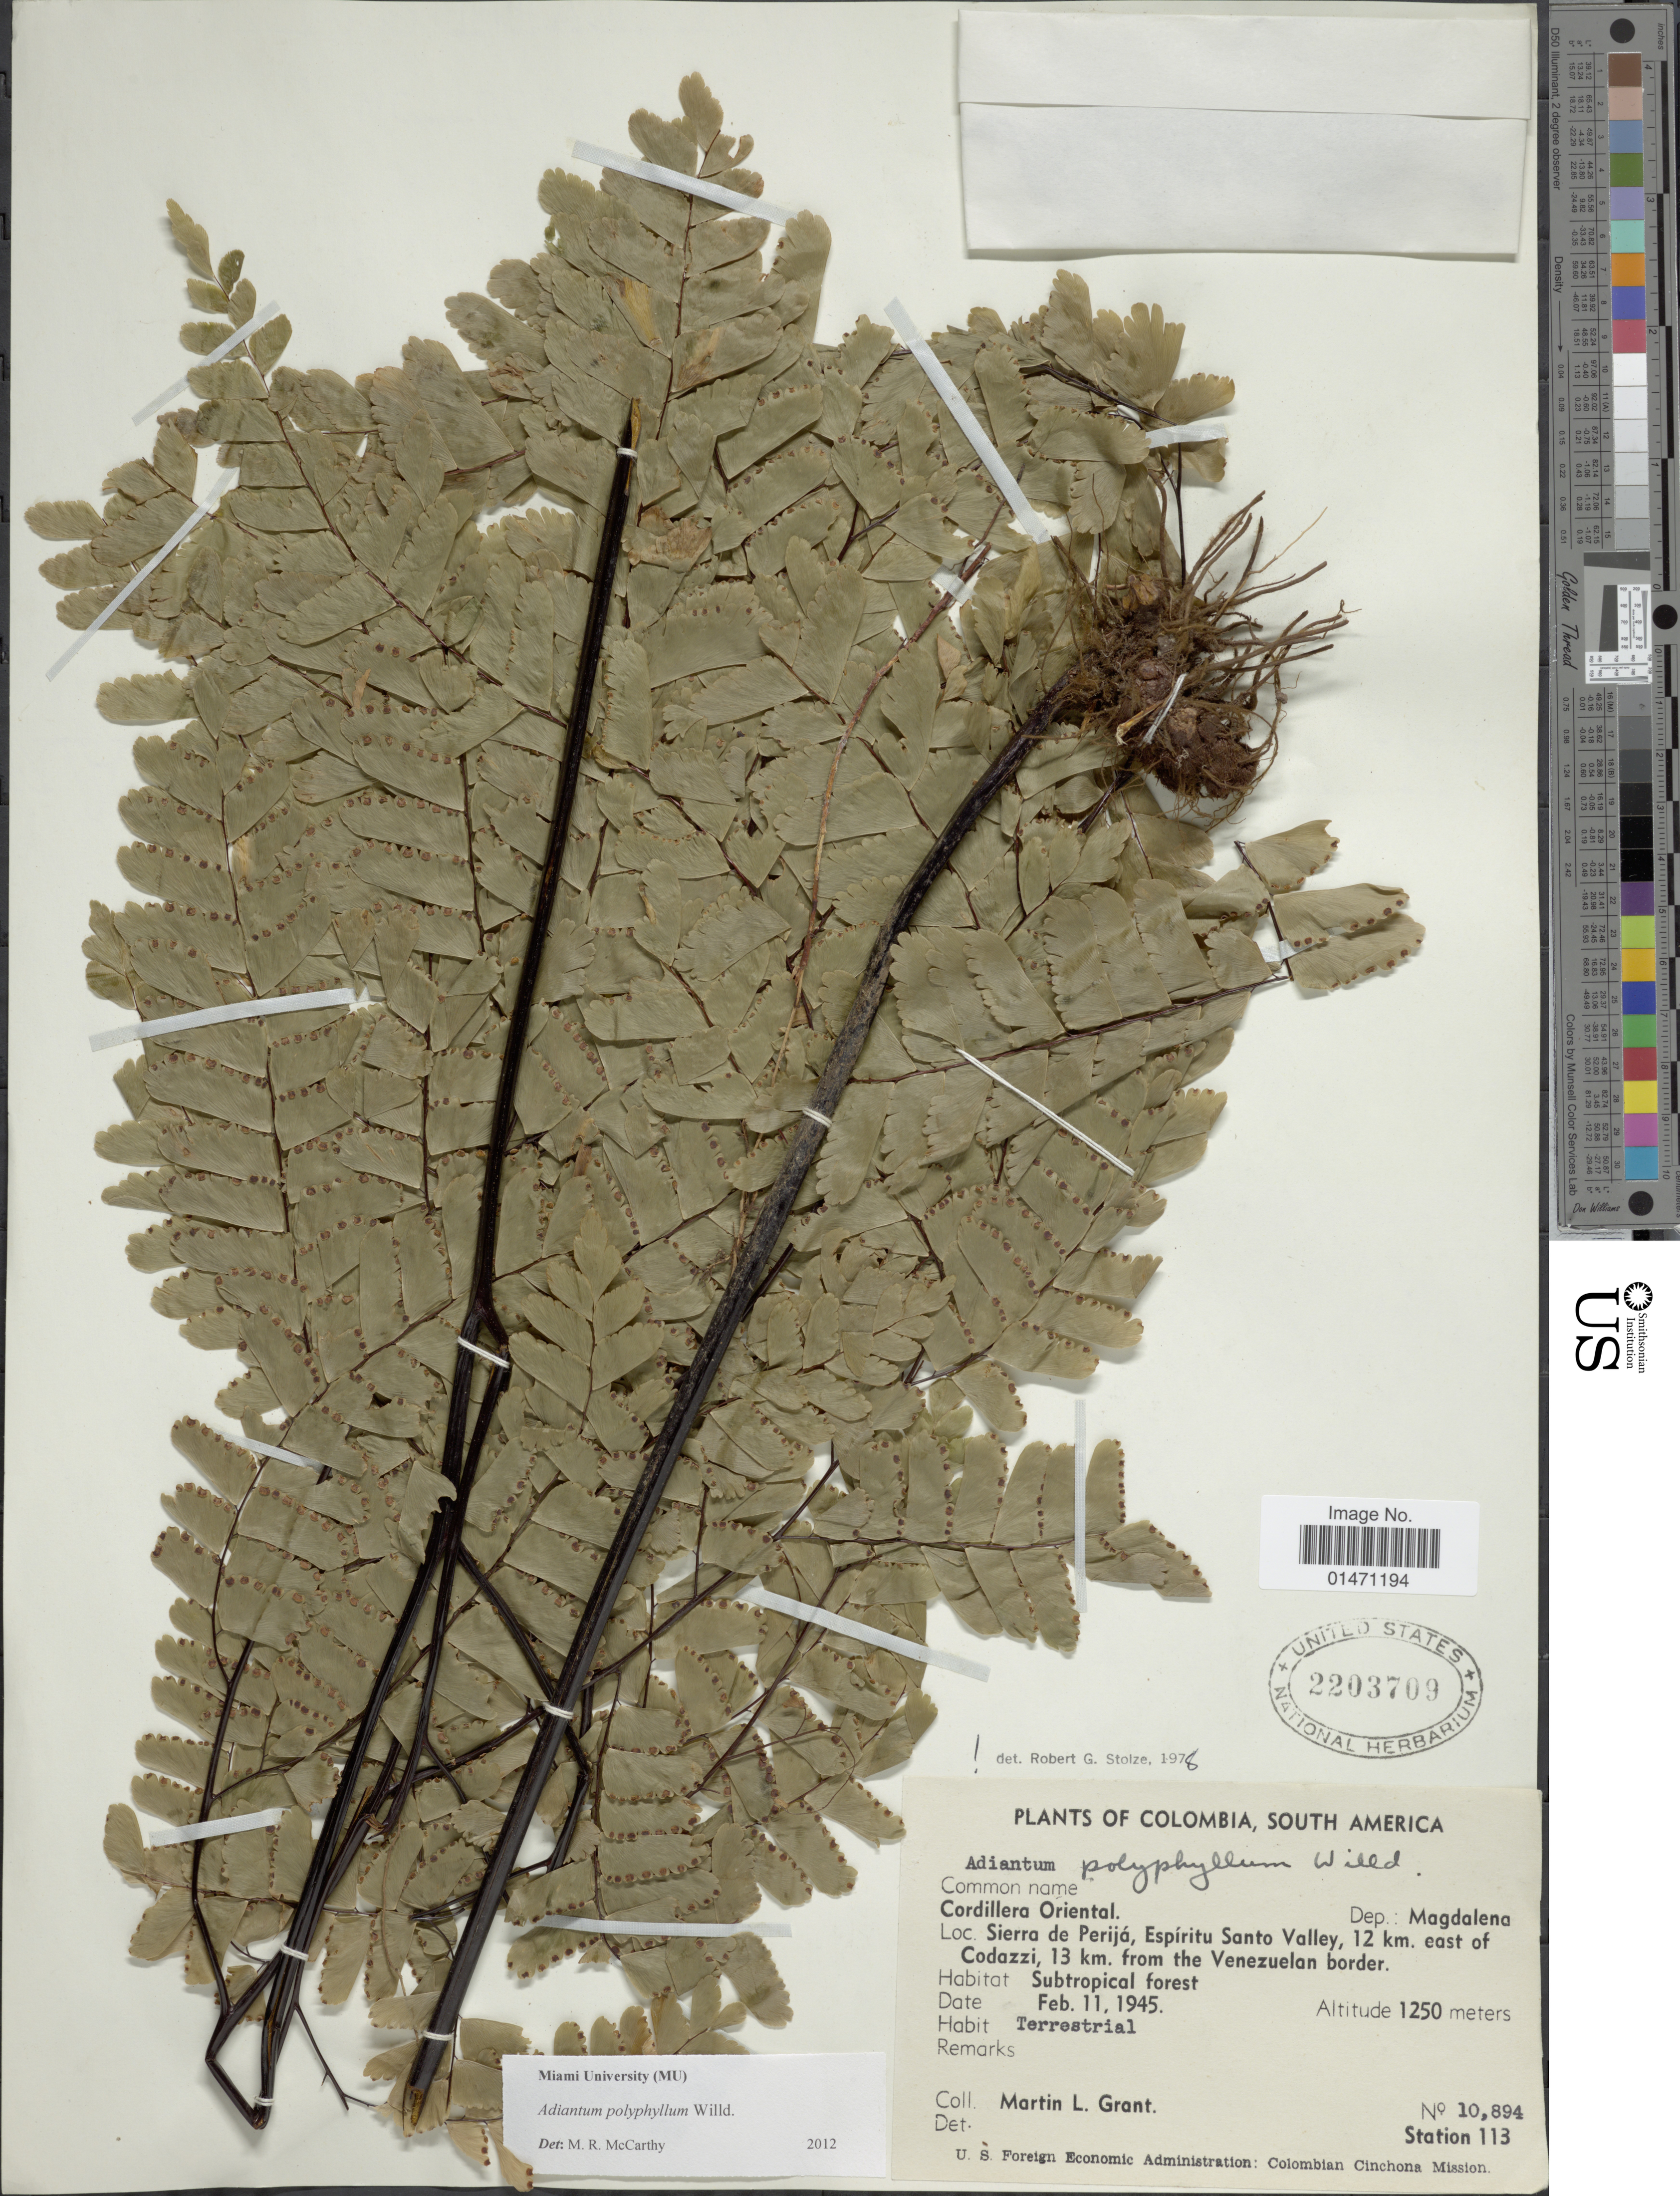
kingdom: Plantae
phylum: Tracheophyta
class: Polypodiopsida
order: Polypodiales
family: Pteridaceae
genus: Adiantum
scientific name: Adiantum polyphyllum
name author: Willd.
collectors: M. L. Grant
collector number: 10894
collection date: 1945-02-11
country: Colombia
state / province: Magdalena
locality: Plants of Colombia, South America, Cordillera Oriental, Dep.: Magdalena, Sierra de Perija, Espiritu Santo valley, 12km east of Codazzi, 13km from the Venezuelan border, subtropical forest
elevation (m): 1250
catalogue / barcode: US 2203709